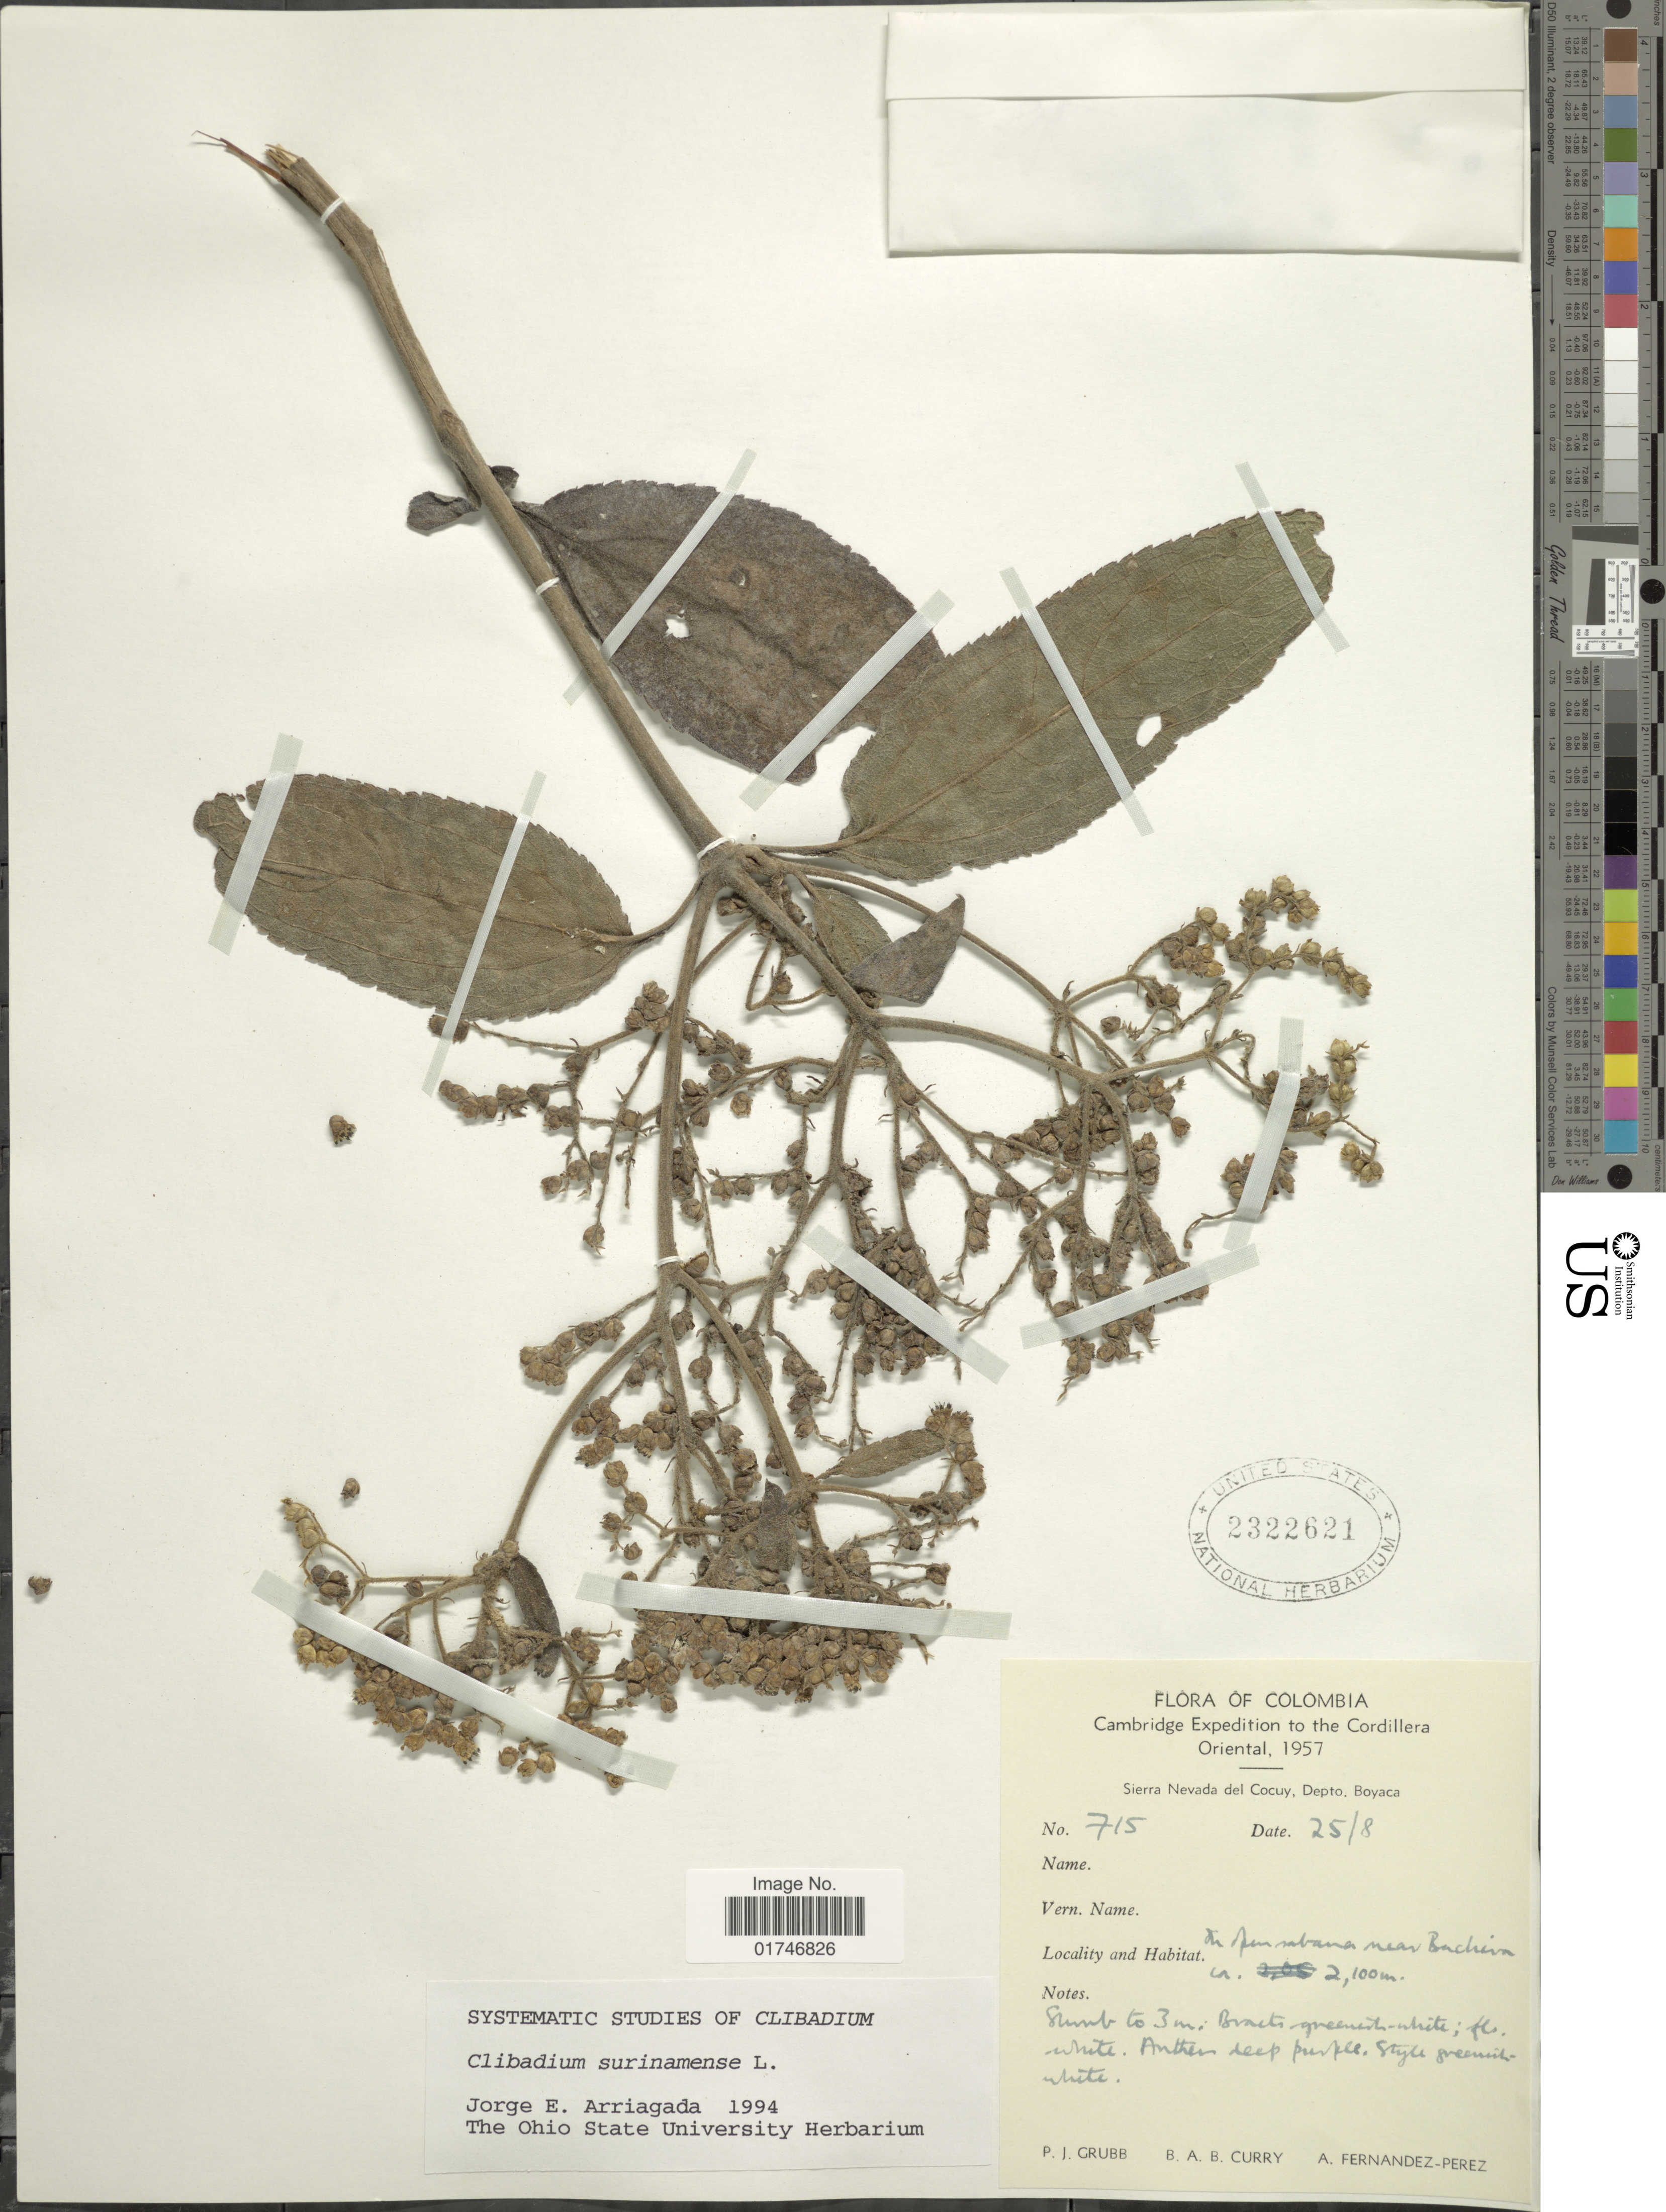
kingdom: Plantae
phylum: Tracheophyta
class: Magnoliopsida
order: Asterales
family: Asteraceae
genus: Clibadium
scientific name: Clibadium surinamense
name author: L.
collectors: P. J. Grubb, B. Curry & A. Fernández-Pérez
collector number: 715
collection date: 1957-08-25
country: Colombia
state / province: Boyacá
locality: Cordillera Oriental. Sierra Nevada del Cocuy, Depto. Boyaca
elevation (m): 2100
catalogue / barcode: US 2322621